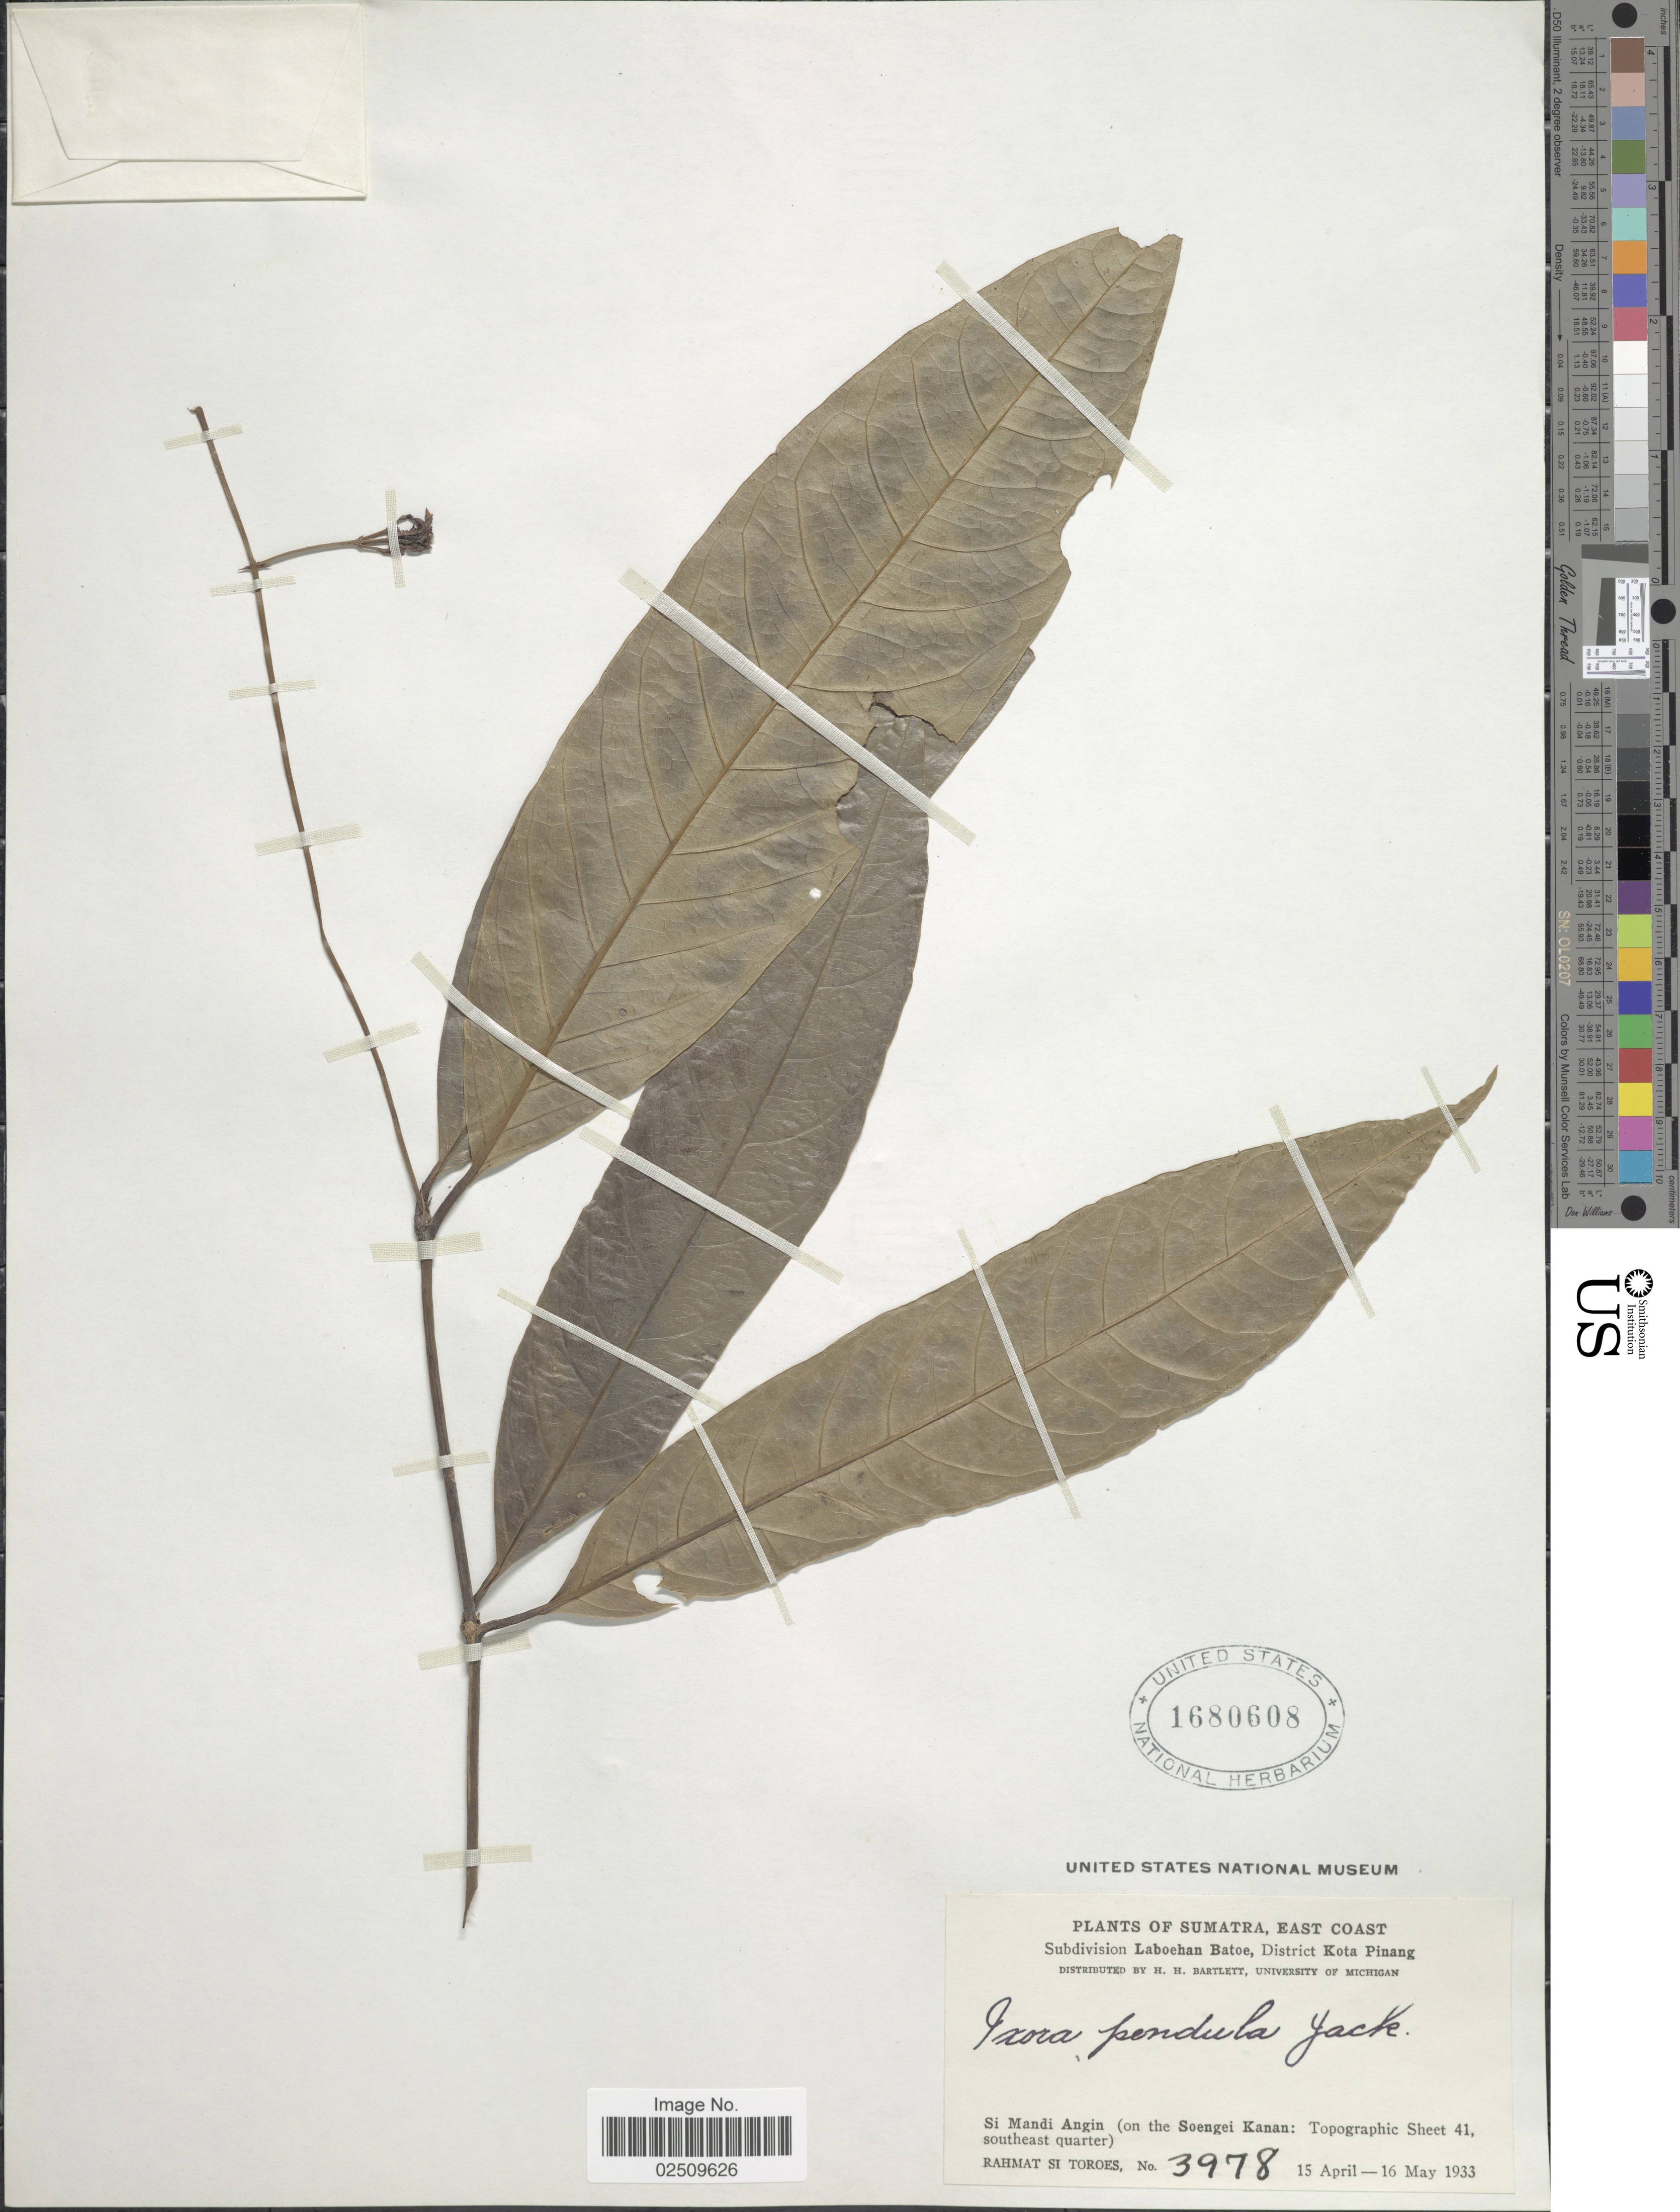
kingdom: Plantae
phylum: Tracheophyta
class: Magnoliopsida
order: Gentianales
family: Rubiaceae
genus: Ixora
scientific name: Ixora pendula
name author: Jack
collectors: Rahmat Si Boeea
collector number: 3978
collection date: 1933-04-15/1933-05-16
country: Indonesia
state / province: Sumatra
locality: East Coast, Subdivision Laboehan Batoe, District Kota Pinang, Si Mandu Angin (on the Soengei Kanan: Topographic Sheet 41, southeast quarter)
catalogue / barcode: US 1680608